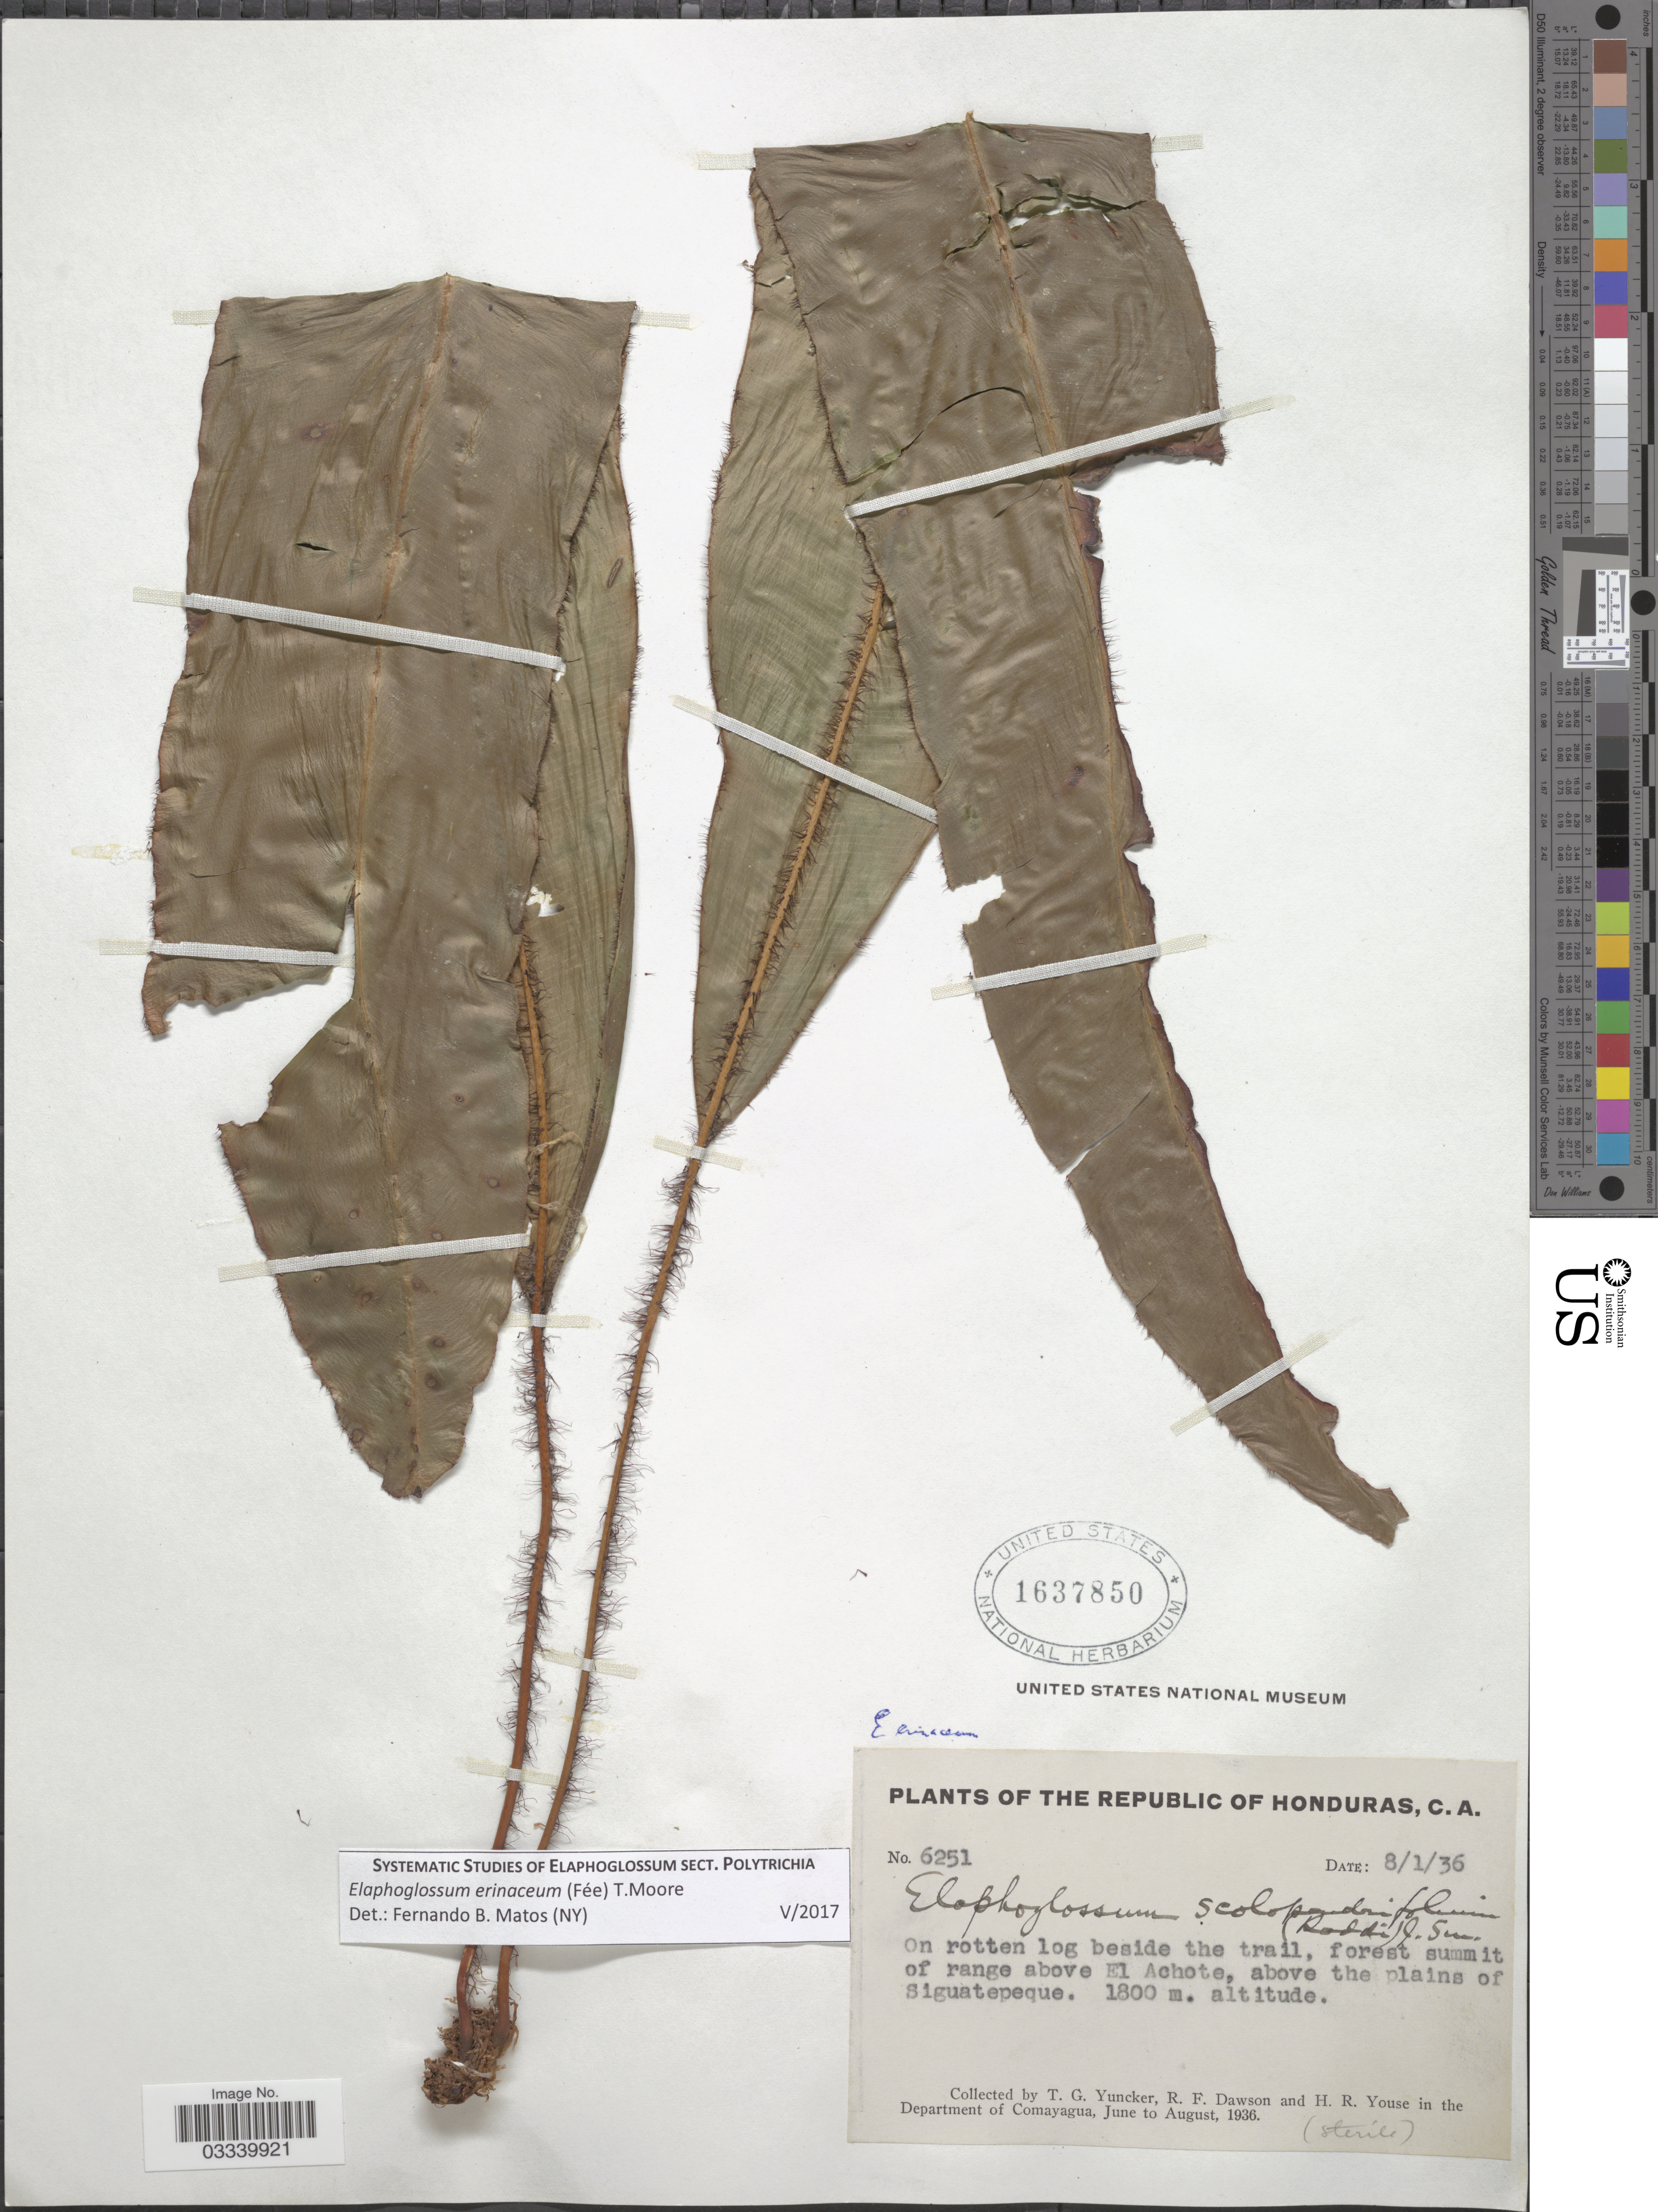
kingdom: Plantae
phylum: Tracheophyta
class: Polypodiopsida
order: Polypodiales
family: Dryopteridaceae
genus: Elaphoglossum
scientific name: Elaphoglossum erinaceum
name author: (Fée) T. Moore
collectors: T. G. Yuncker, R. F. Dawson & H. Youse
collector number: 6251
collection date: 1936-01-08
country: Honduras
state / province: Comayagua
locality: On rotten log beside the trail, forest summit of range above El Achote, above the plains of Siguatepeque, in the Department of Comayagua.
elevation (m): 1800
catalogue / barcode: US 1637850